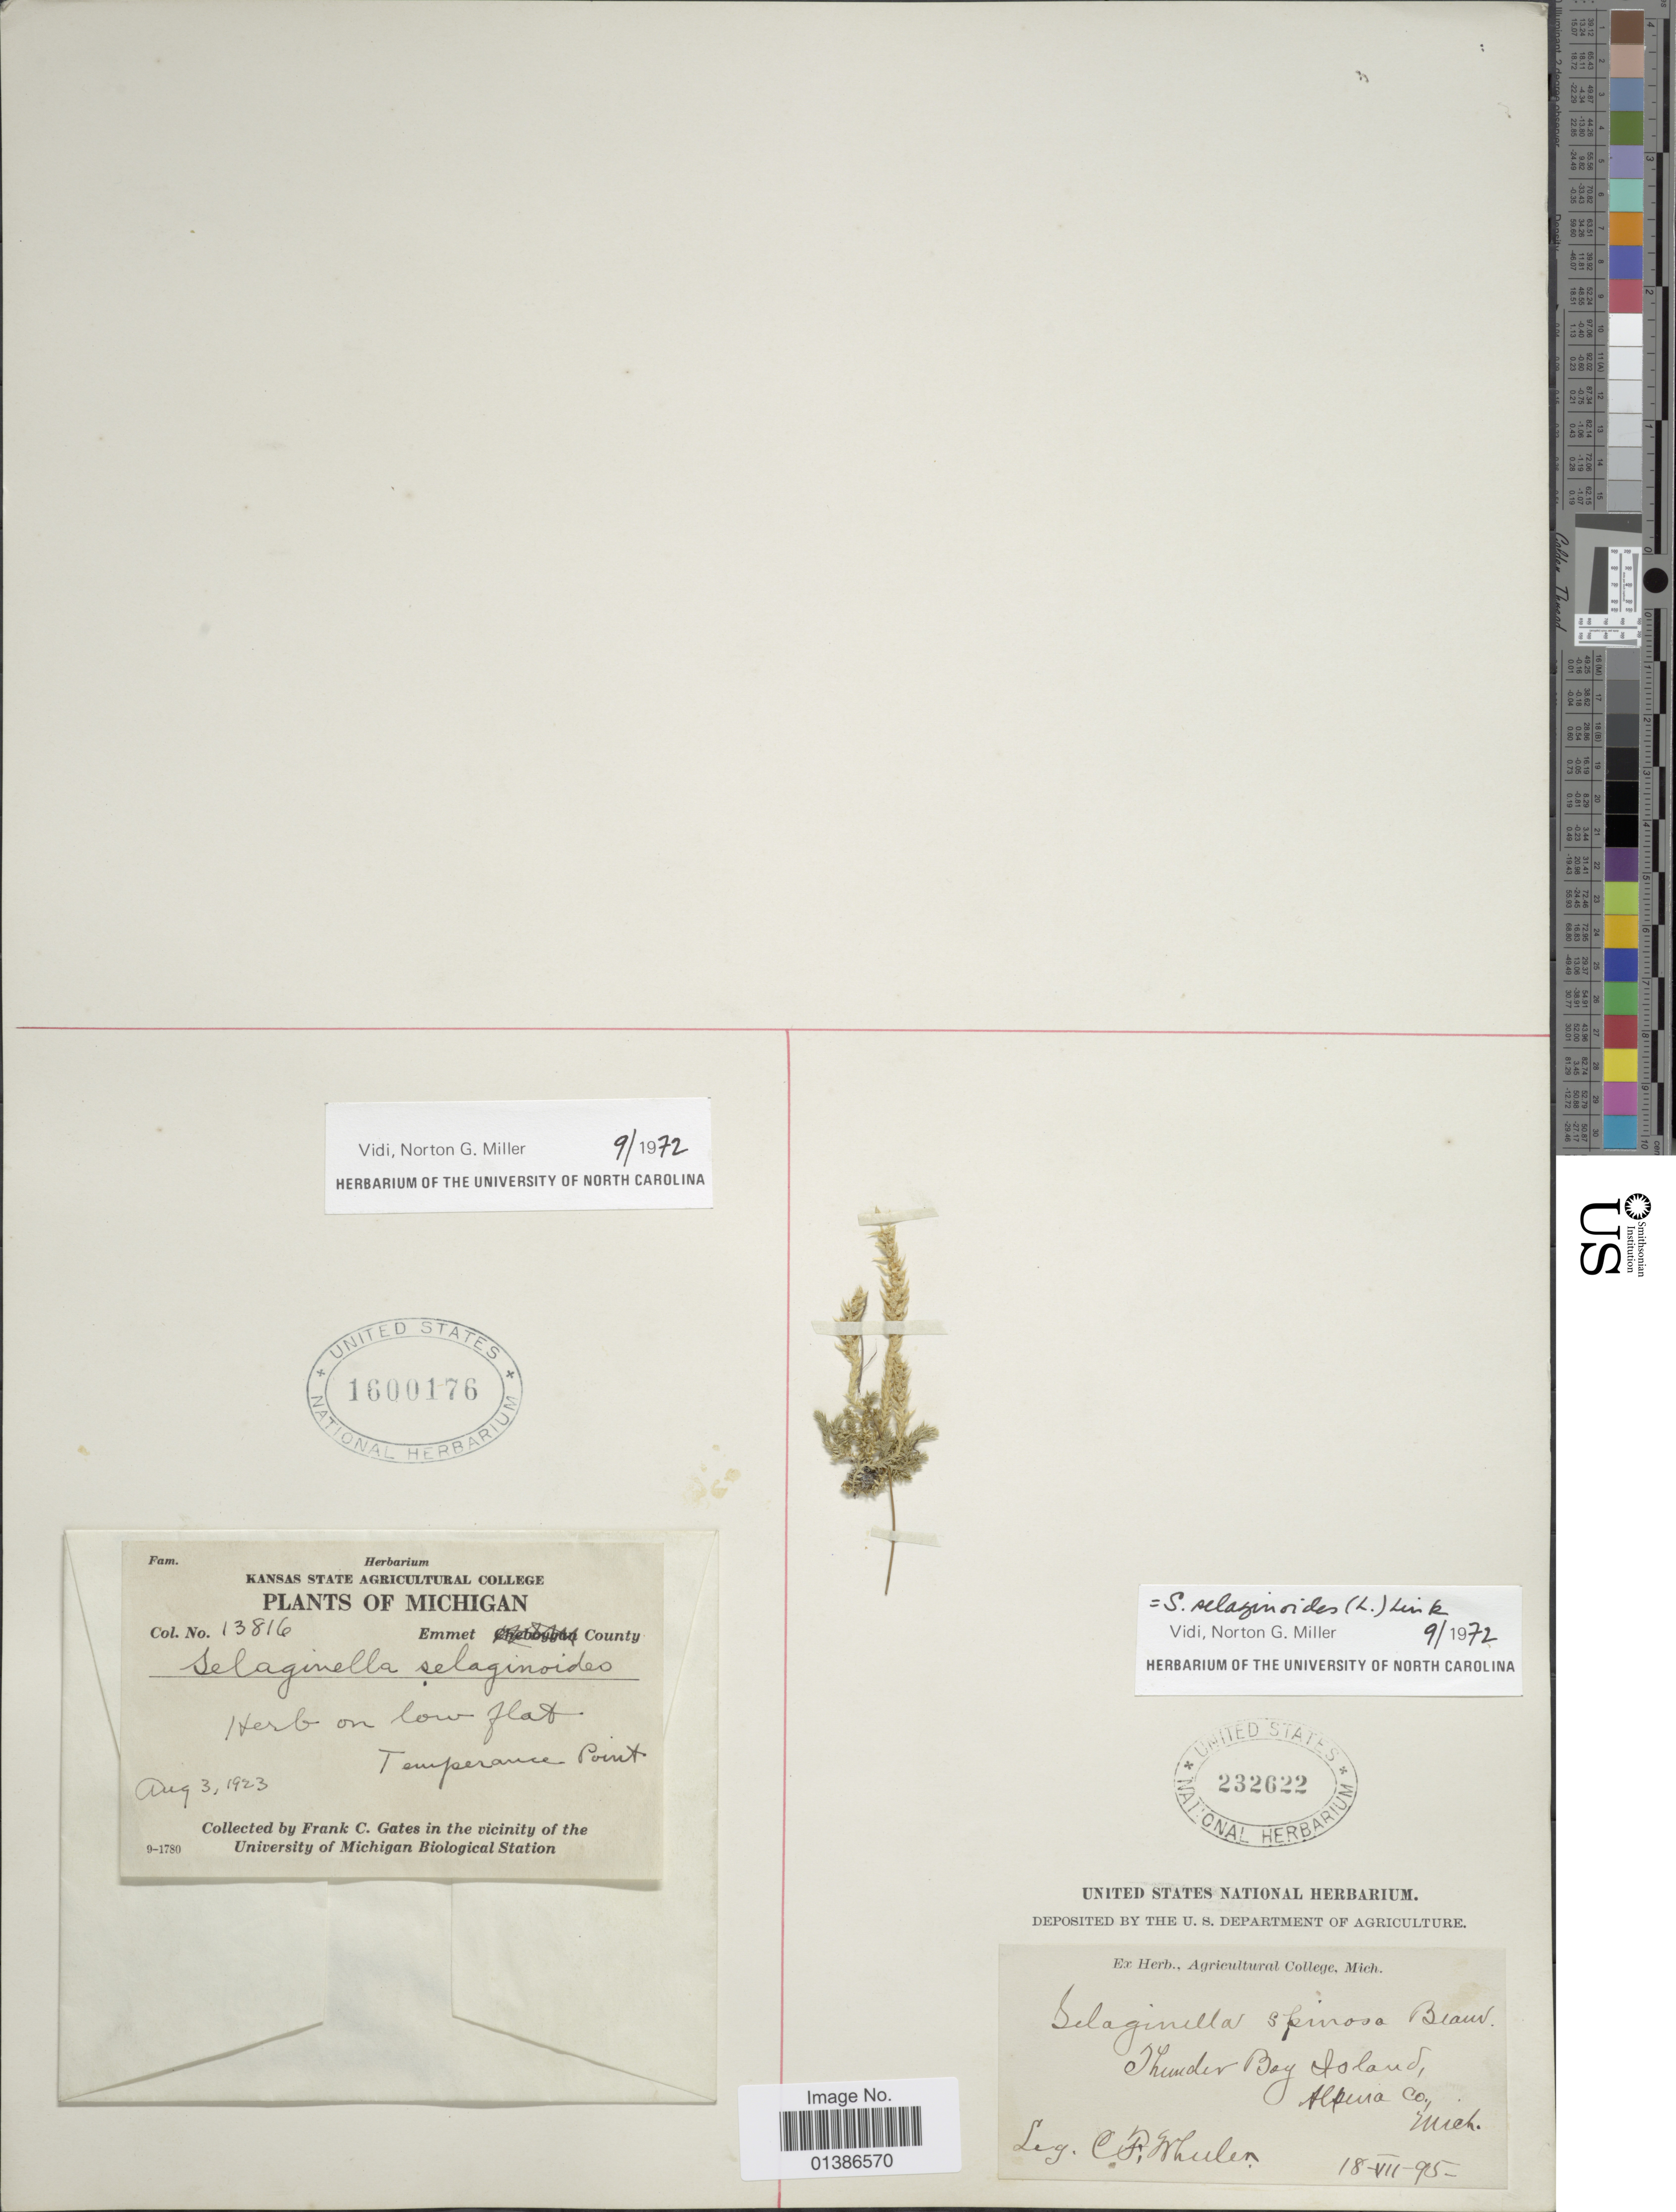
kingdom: Plantae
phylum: Tracheophyta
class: Lycopodiopsida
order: Selaginellales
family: Selaginellaceae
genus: Selaginella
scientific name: Selaginella selaginoides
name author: (L.) Link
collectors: C. Wheeler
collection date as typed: Transcribed d/m/y: 18/7/95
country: United States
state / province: Michigan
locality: Thunder Bay Island, Alpura Co.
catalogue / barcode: US 232622